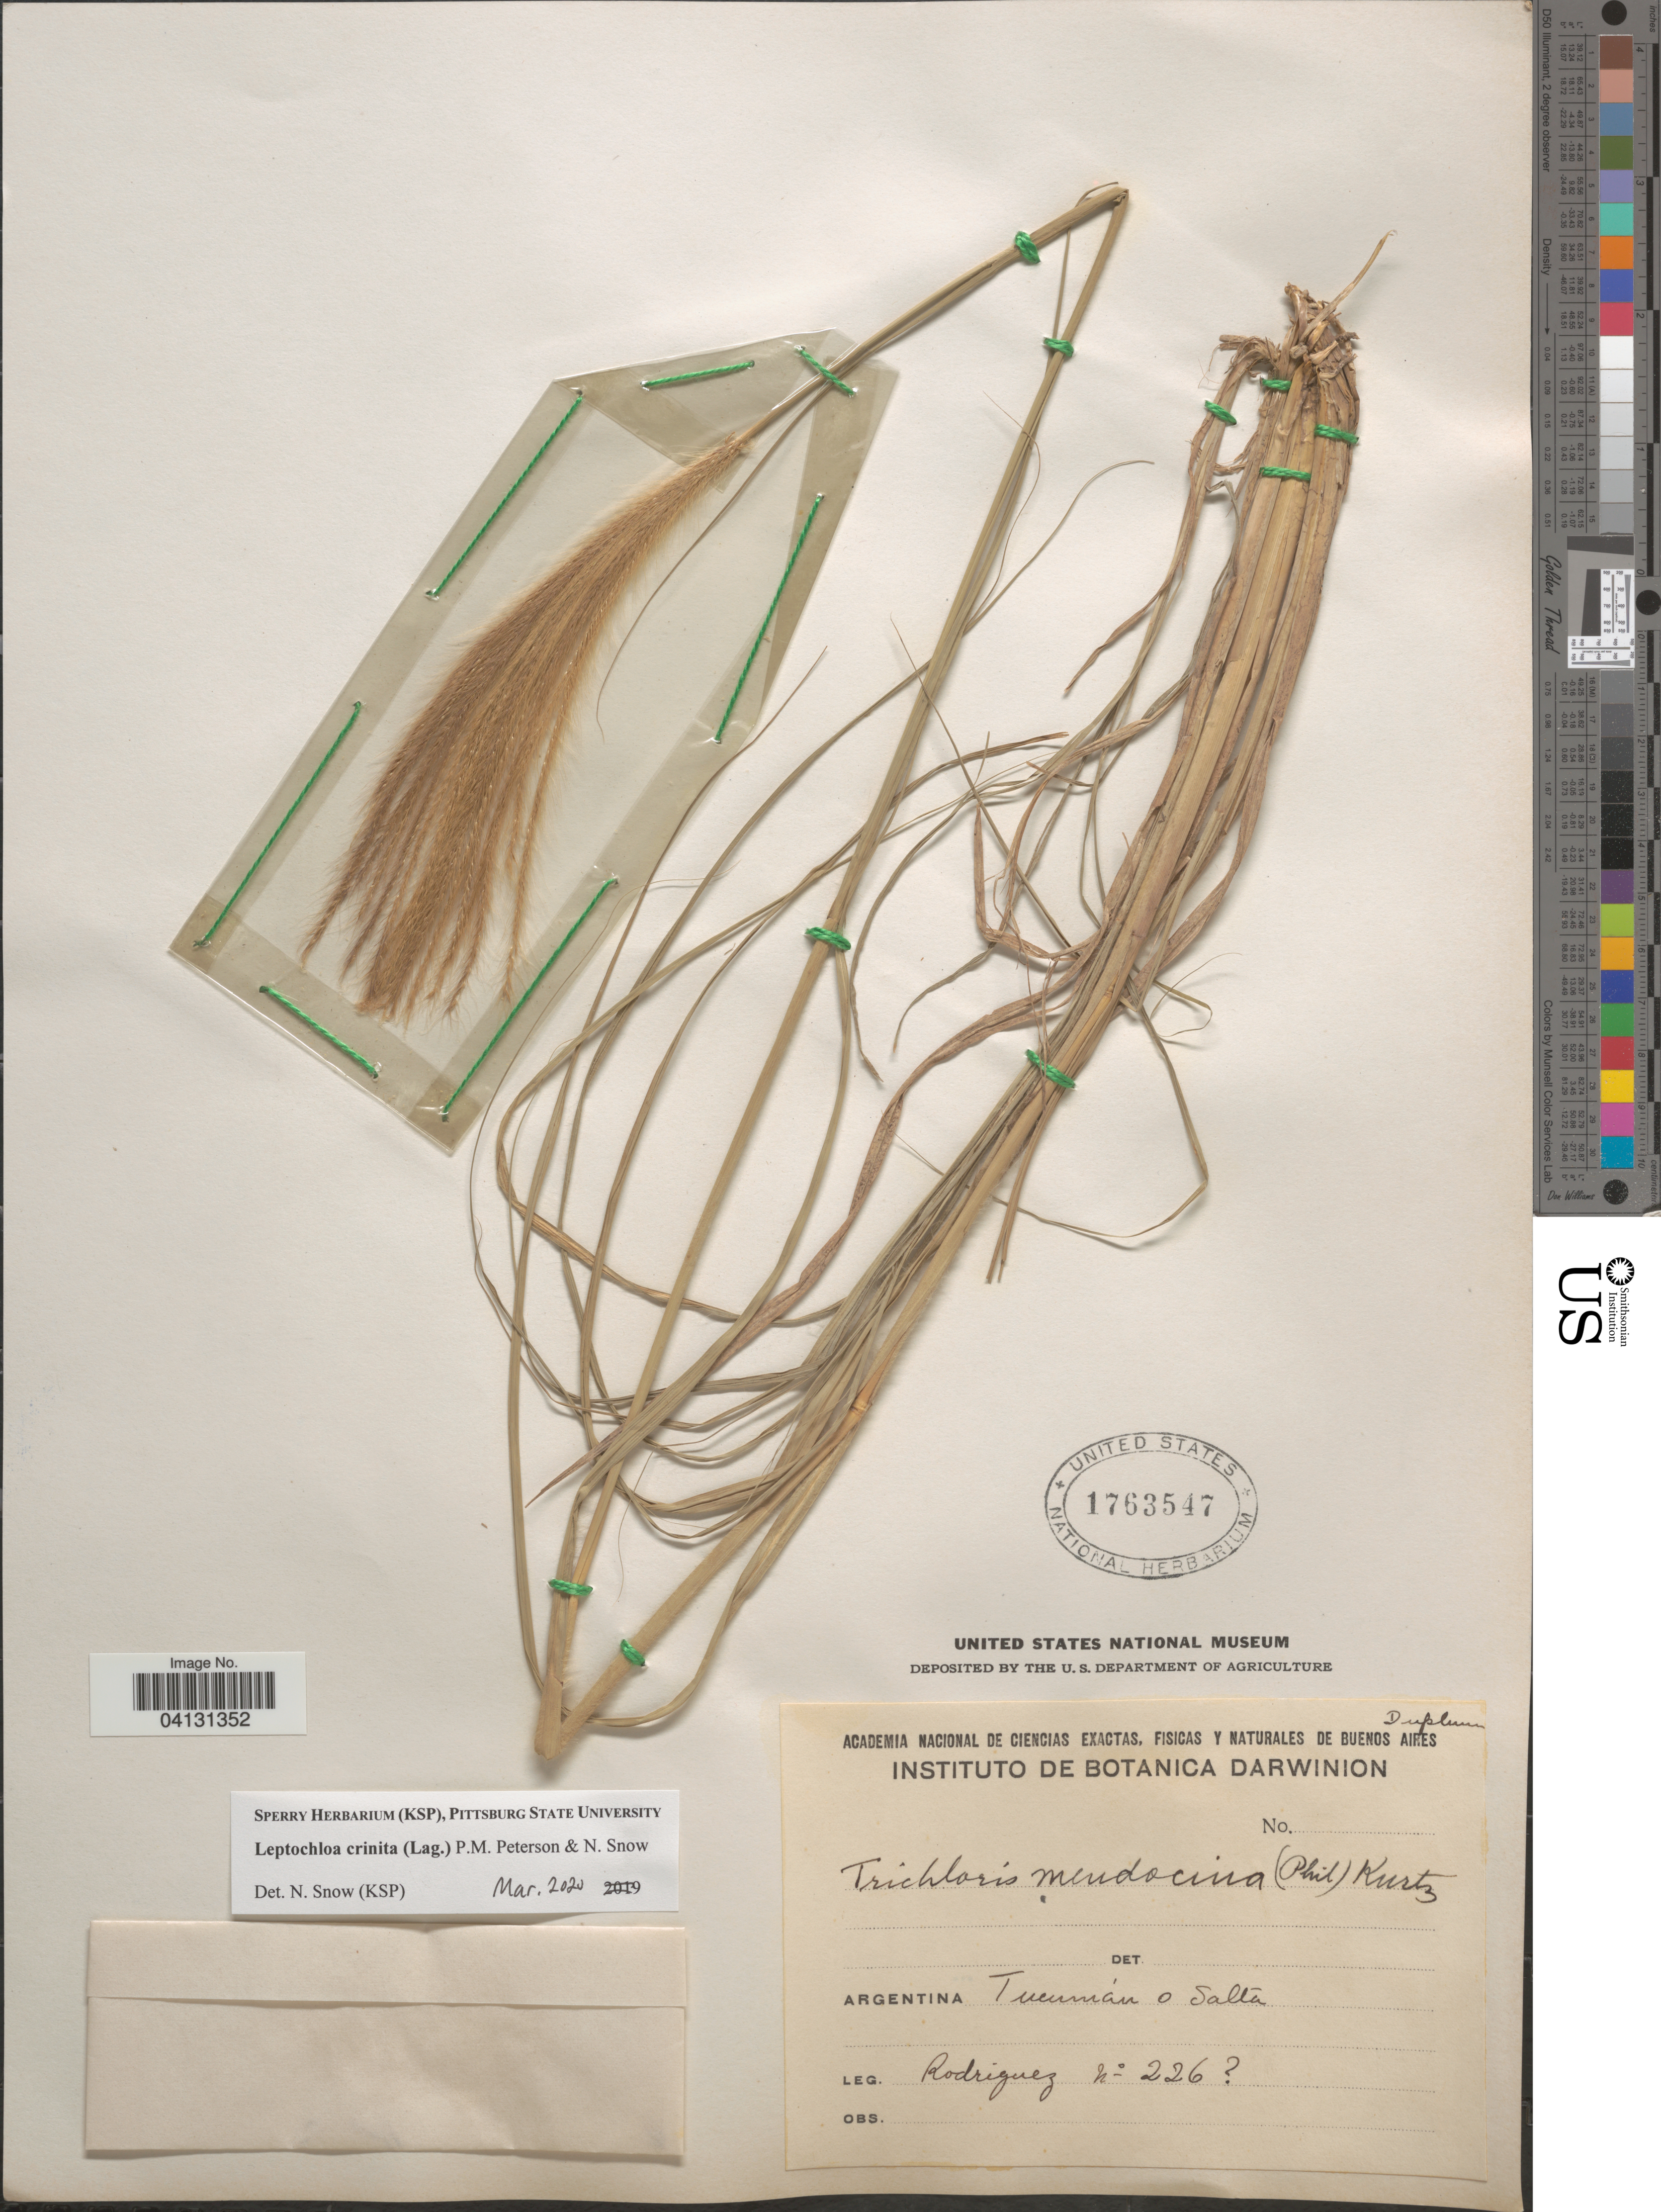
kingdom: Plantae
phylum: Tracheophyta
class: Liliopsida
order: Poales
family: Poaceae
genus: Leptochloa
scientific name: Leptochloa crinita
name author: (Lag.) P.M. Peterson & N. Snow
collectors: Rodriguez, --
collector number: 226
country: Argentina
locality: Tucúman o Salta.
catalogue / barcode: US 1763547